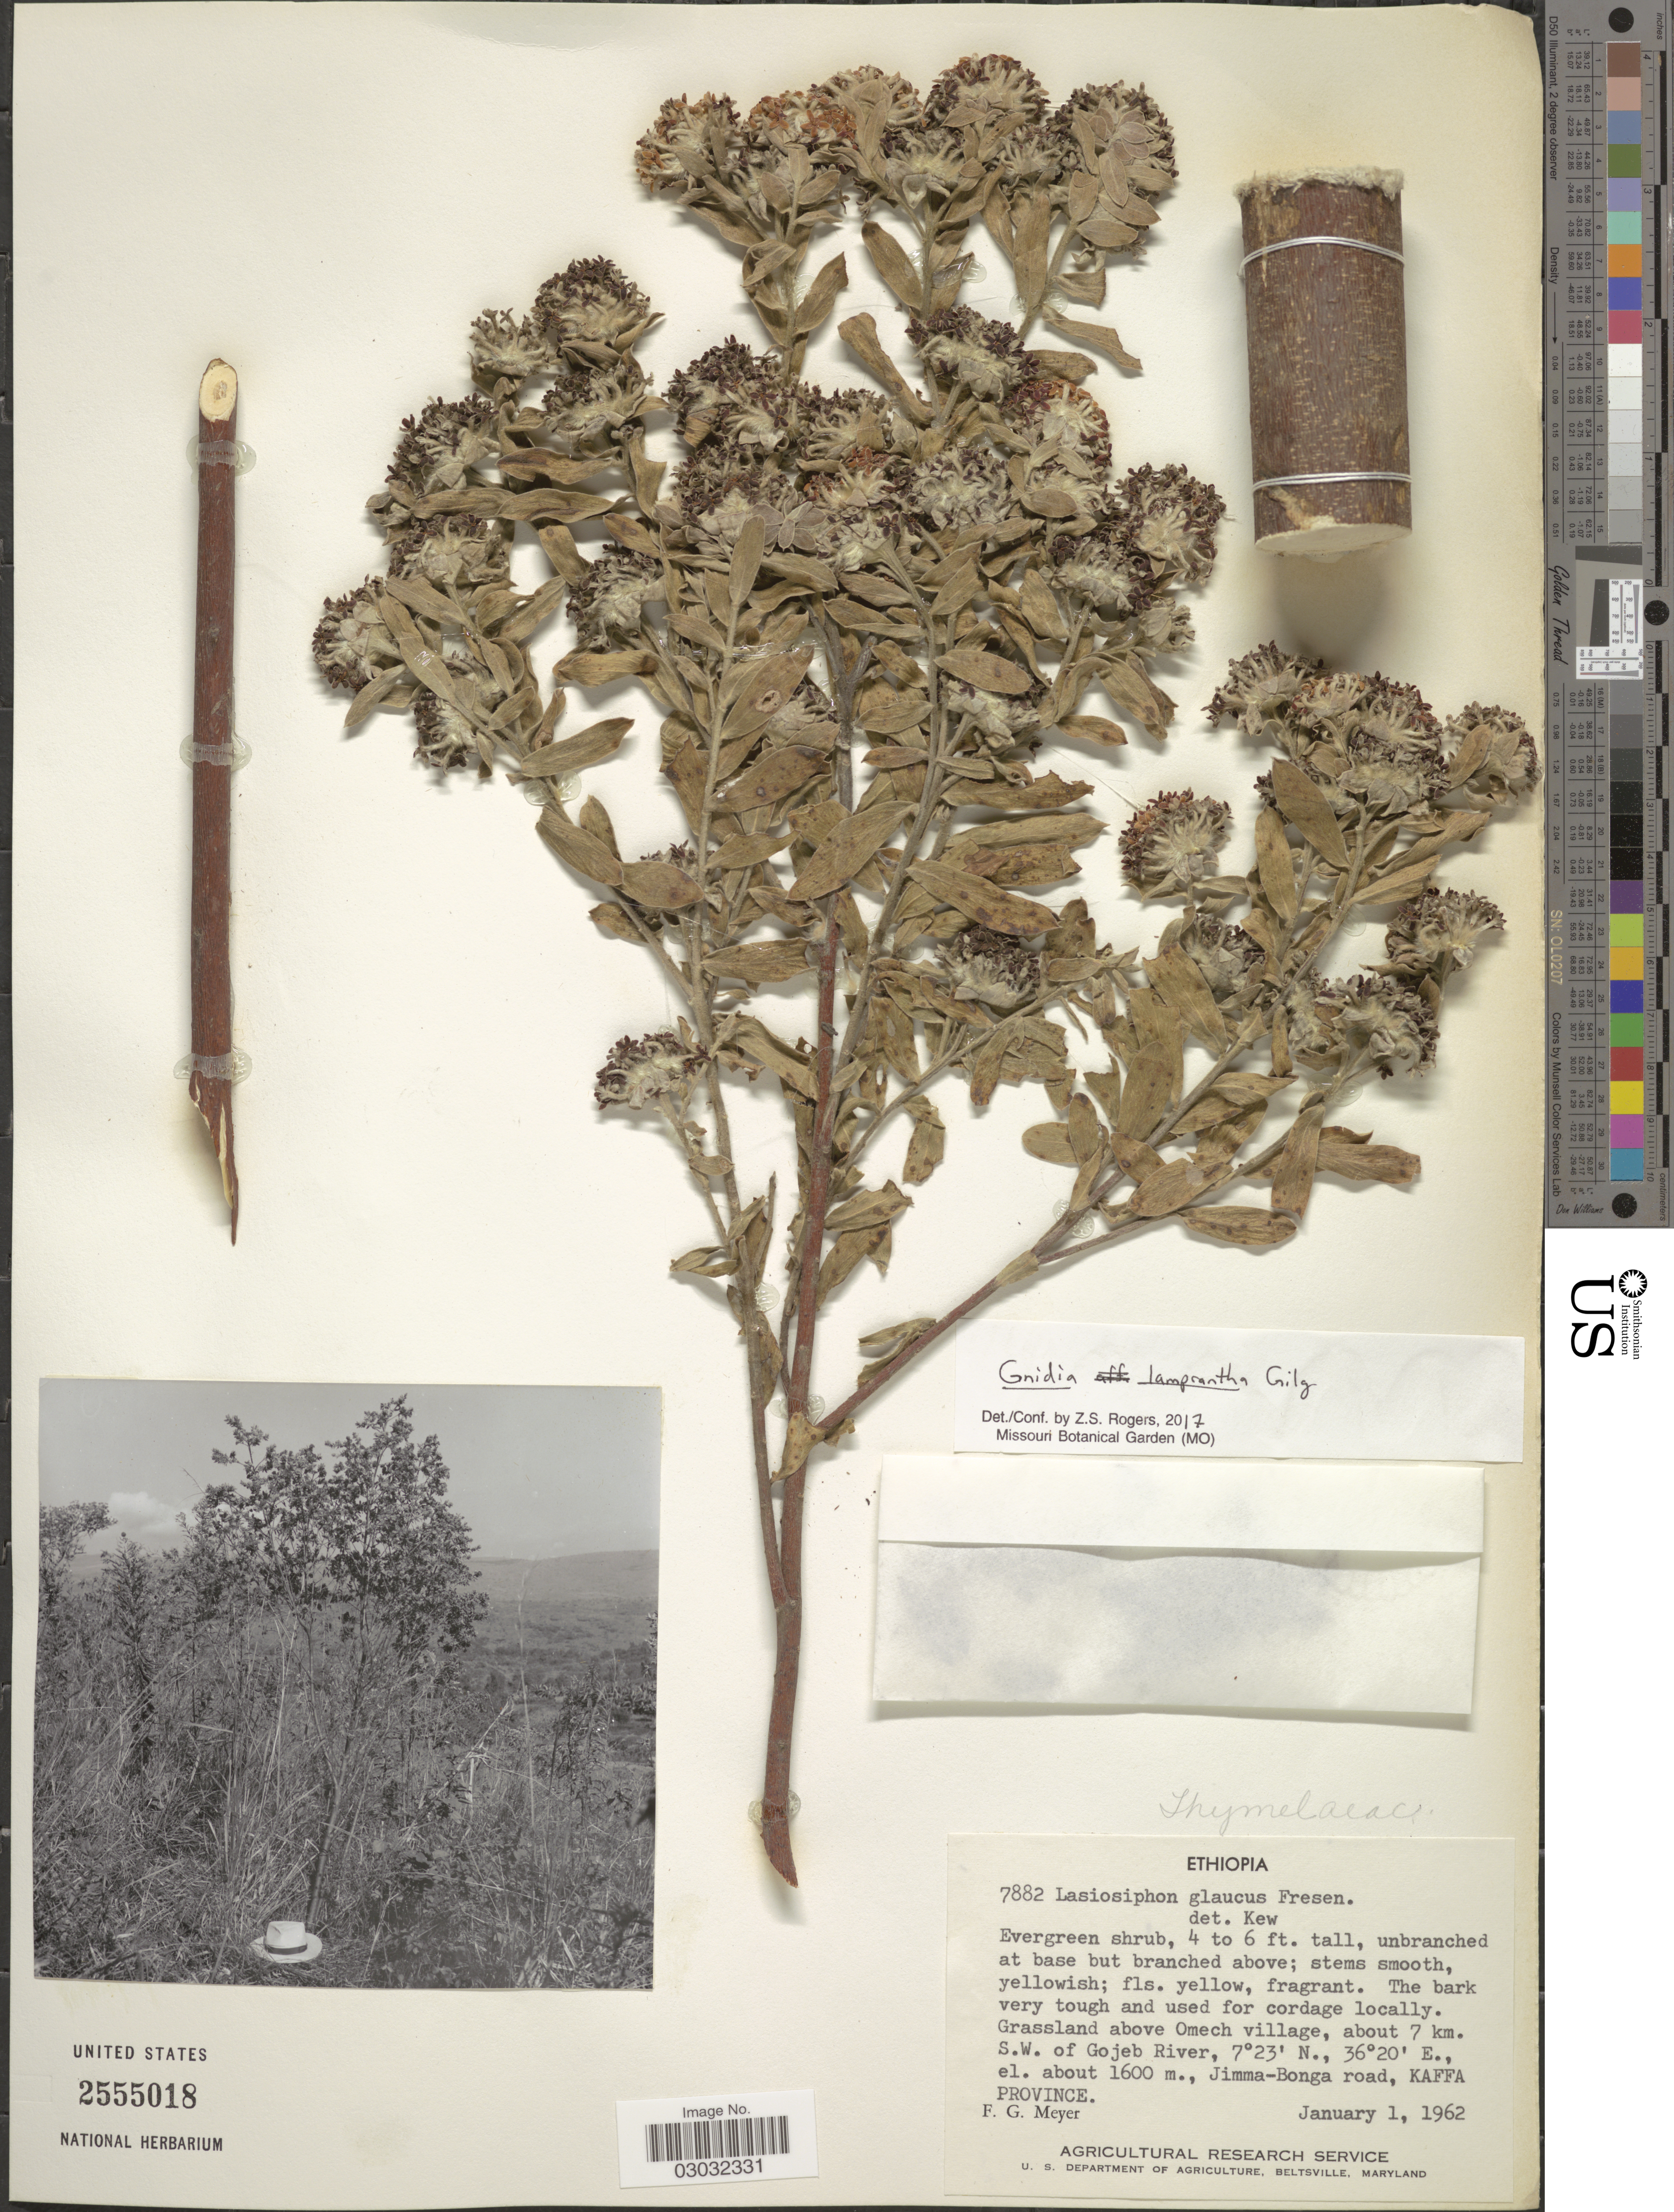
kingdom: Plantae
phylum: Tracheophyta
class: Magnoliopsida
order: Malvales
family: Thymelaeaceae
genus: Lasiosiphon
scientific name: Lasiosiphon lampranthus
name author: (Gilg) H. Pearson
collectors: F. G. Meyer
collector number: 7882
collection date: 1962-01-01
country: Ethiopia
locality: Grassland above Omech village, about 7 km. S.W. of Gojeb River. Jimma-Bonga road, Kaffa Province.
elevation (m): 1600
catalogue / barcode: US 2555018